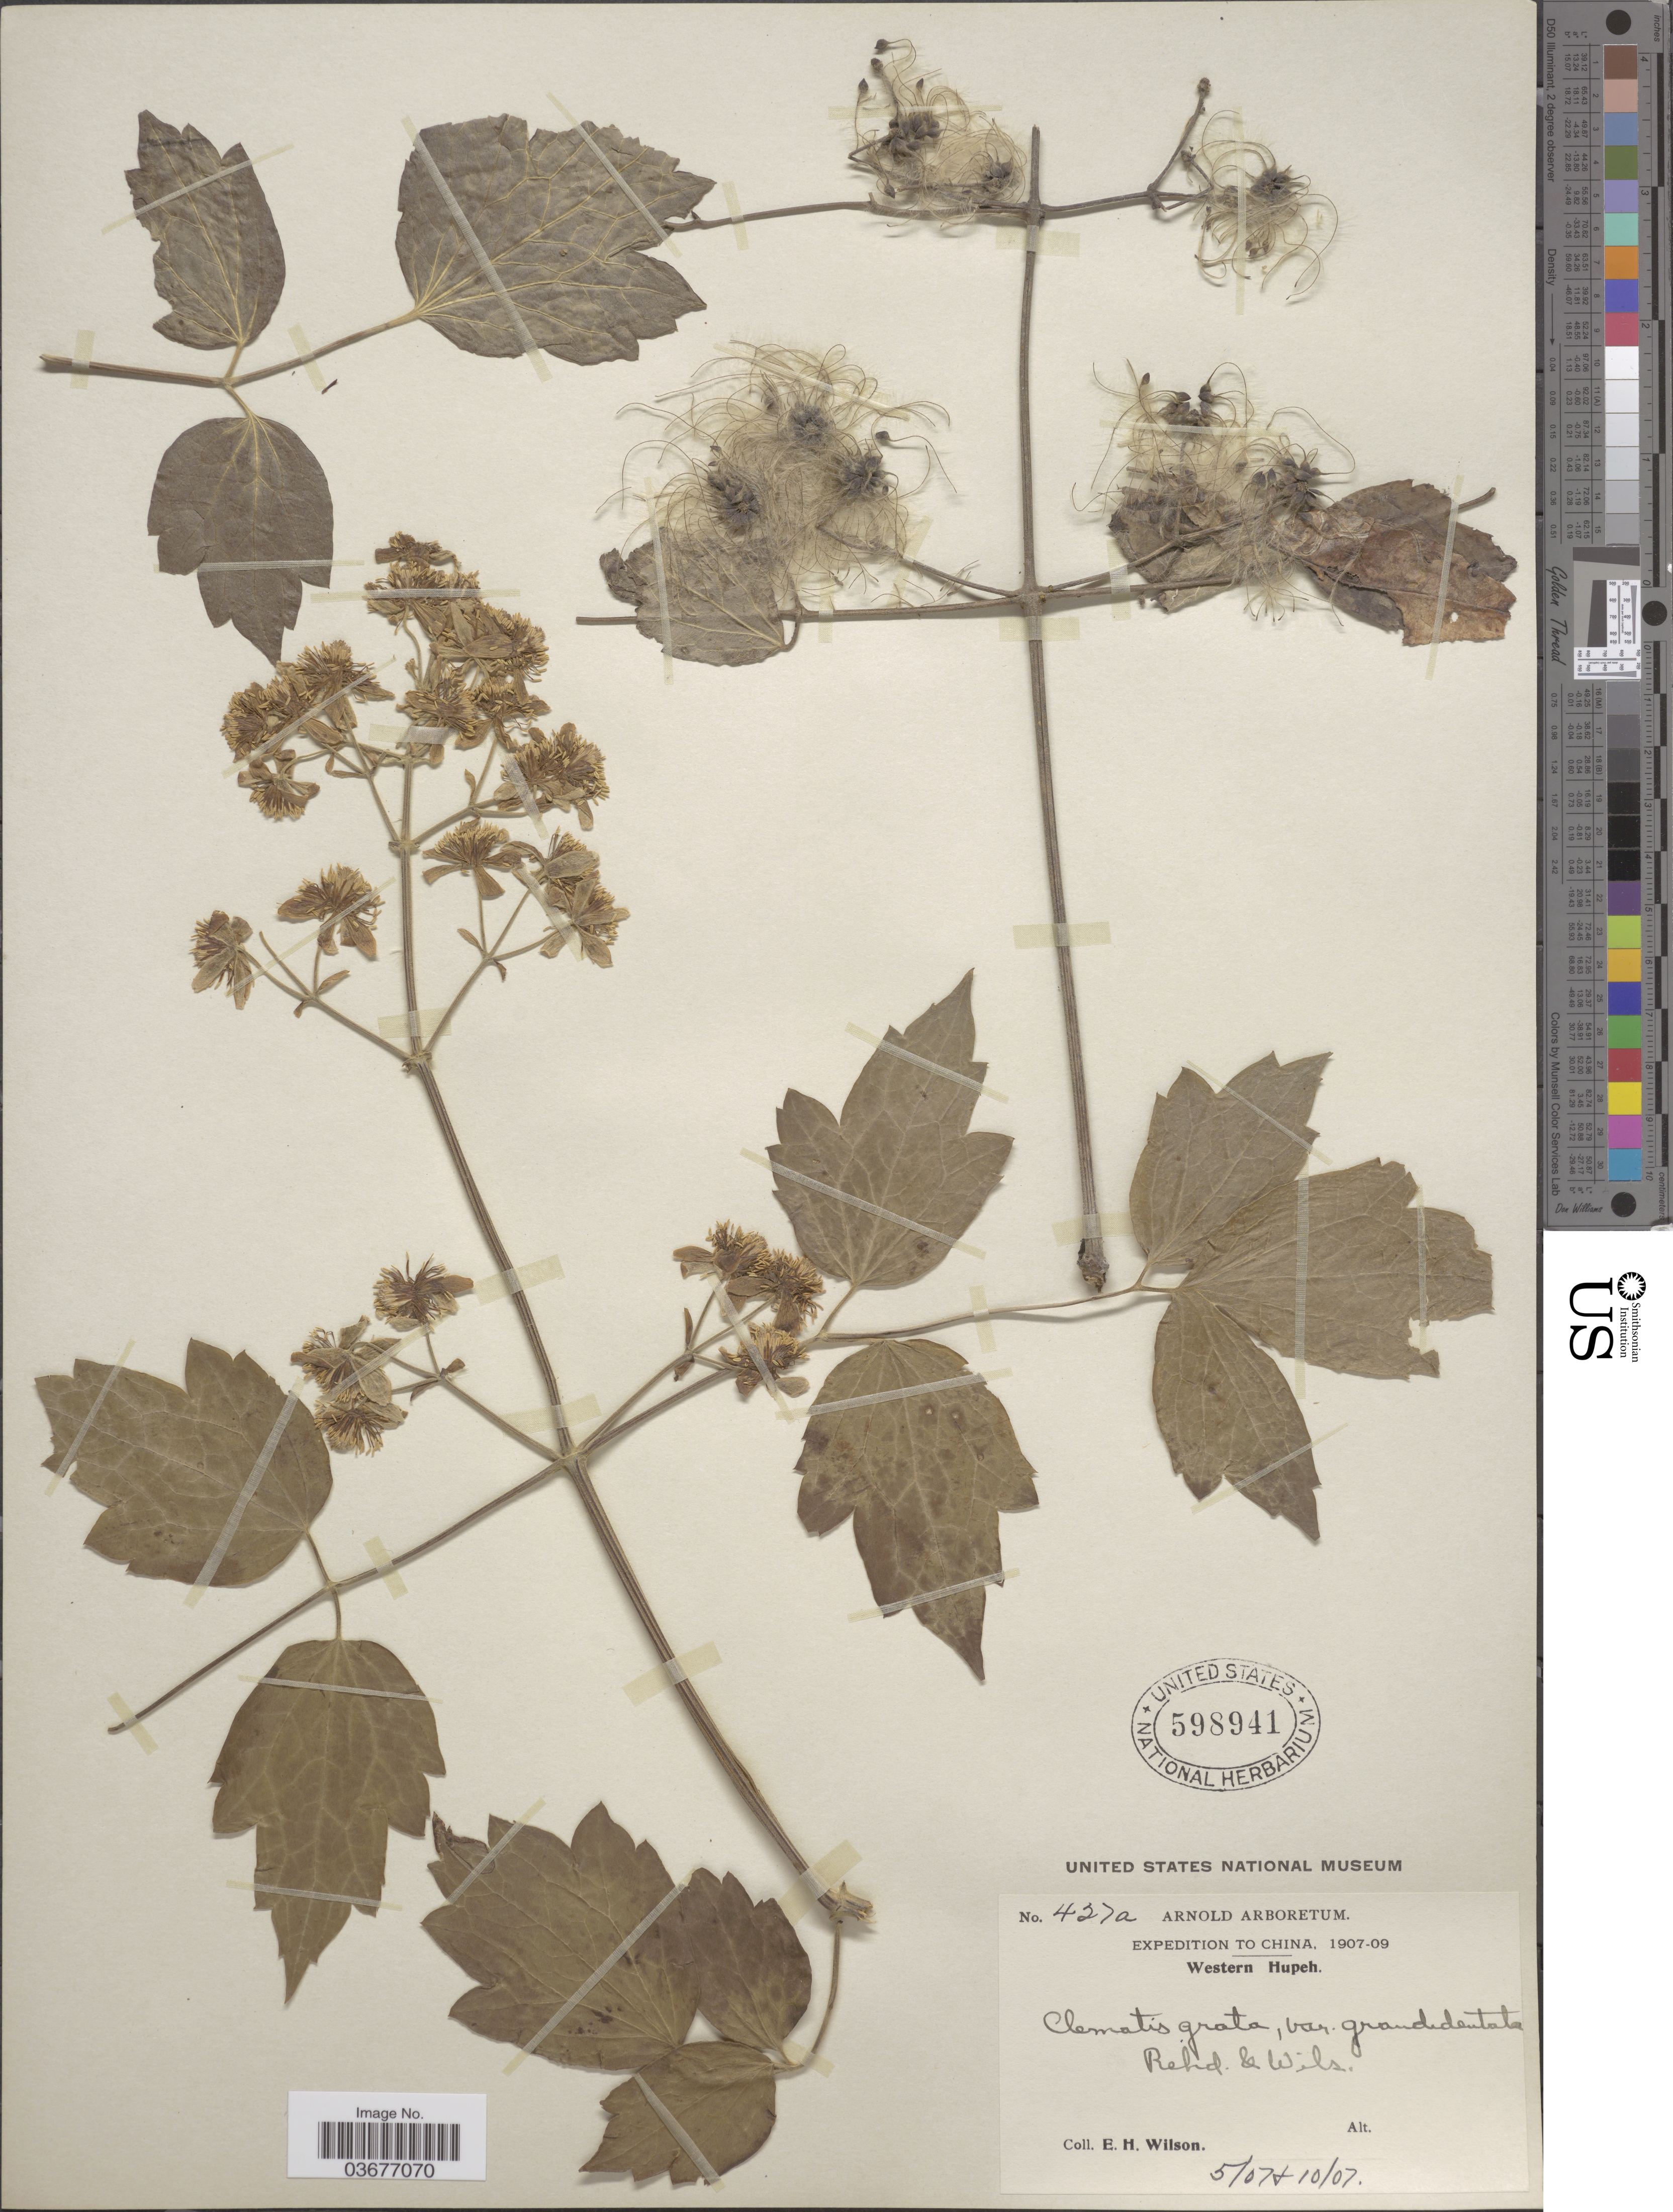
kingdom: Plantae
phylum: Tracheophyta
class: Magnoliopsida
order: Ranunculales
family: Ranunculaceae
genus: Clematis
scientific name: Clematis grata var. grandidentata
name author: Rehder & E.H. Wilson in Sarg.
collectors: E. Wilson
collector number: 427a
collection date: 1907-05/1907-10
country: China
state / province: Hubei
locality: Western Hupeh.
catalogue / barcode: US 598941